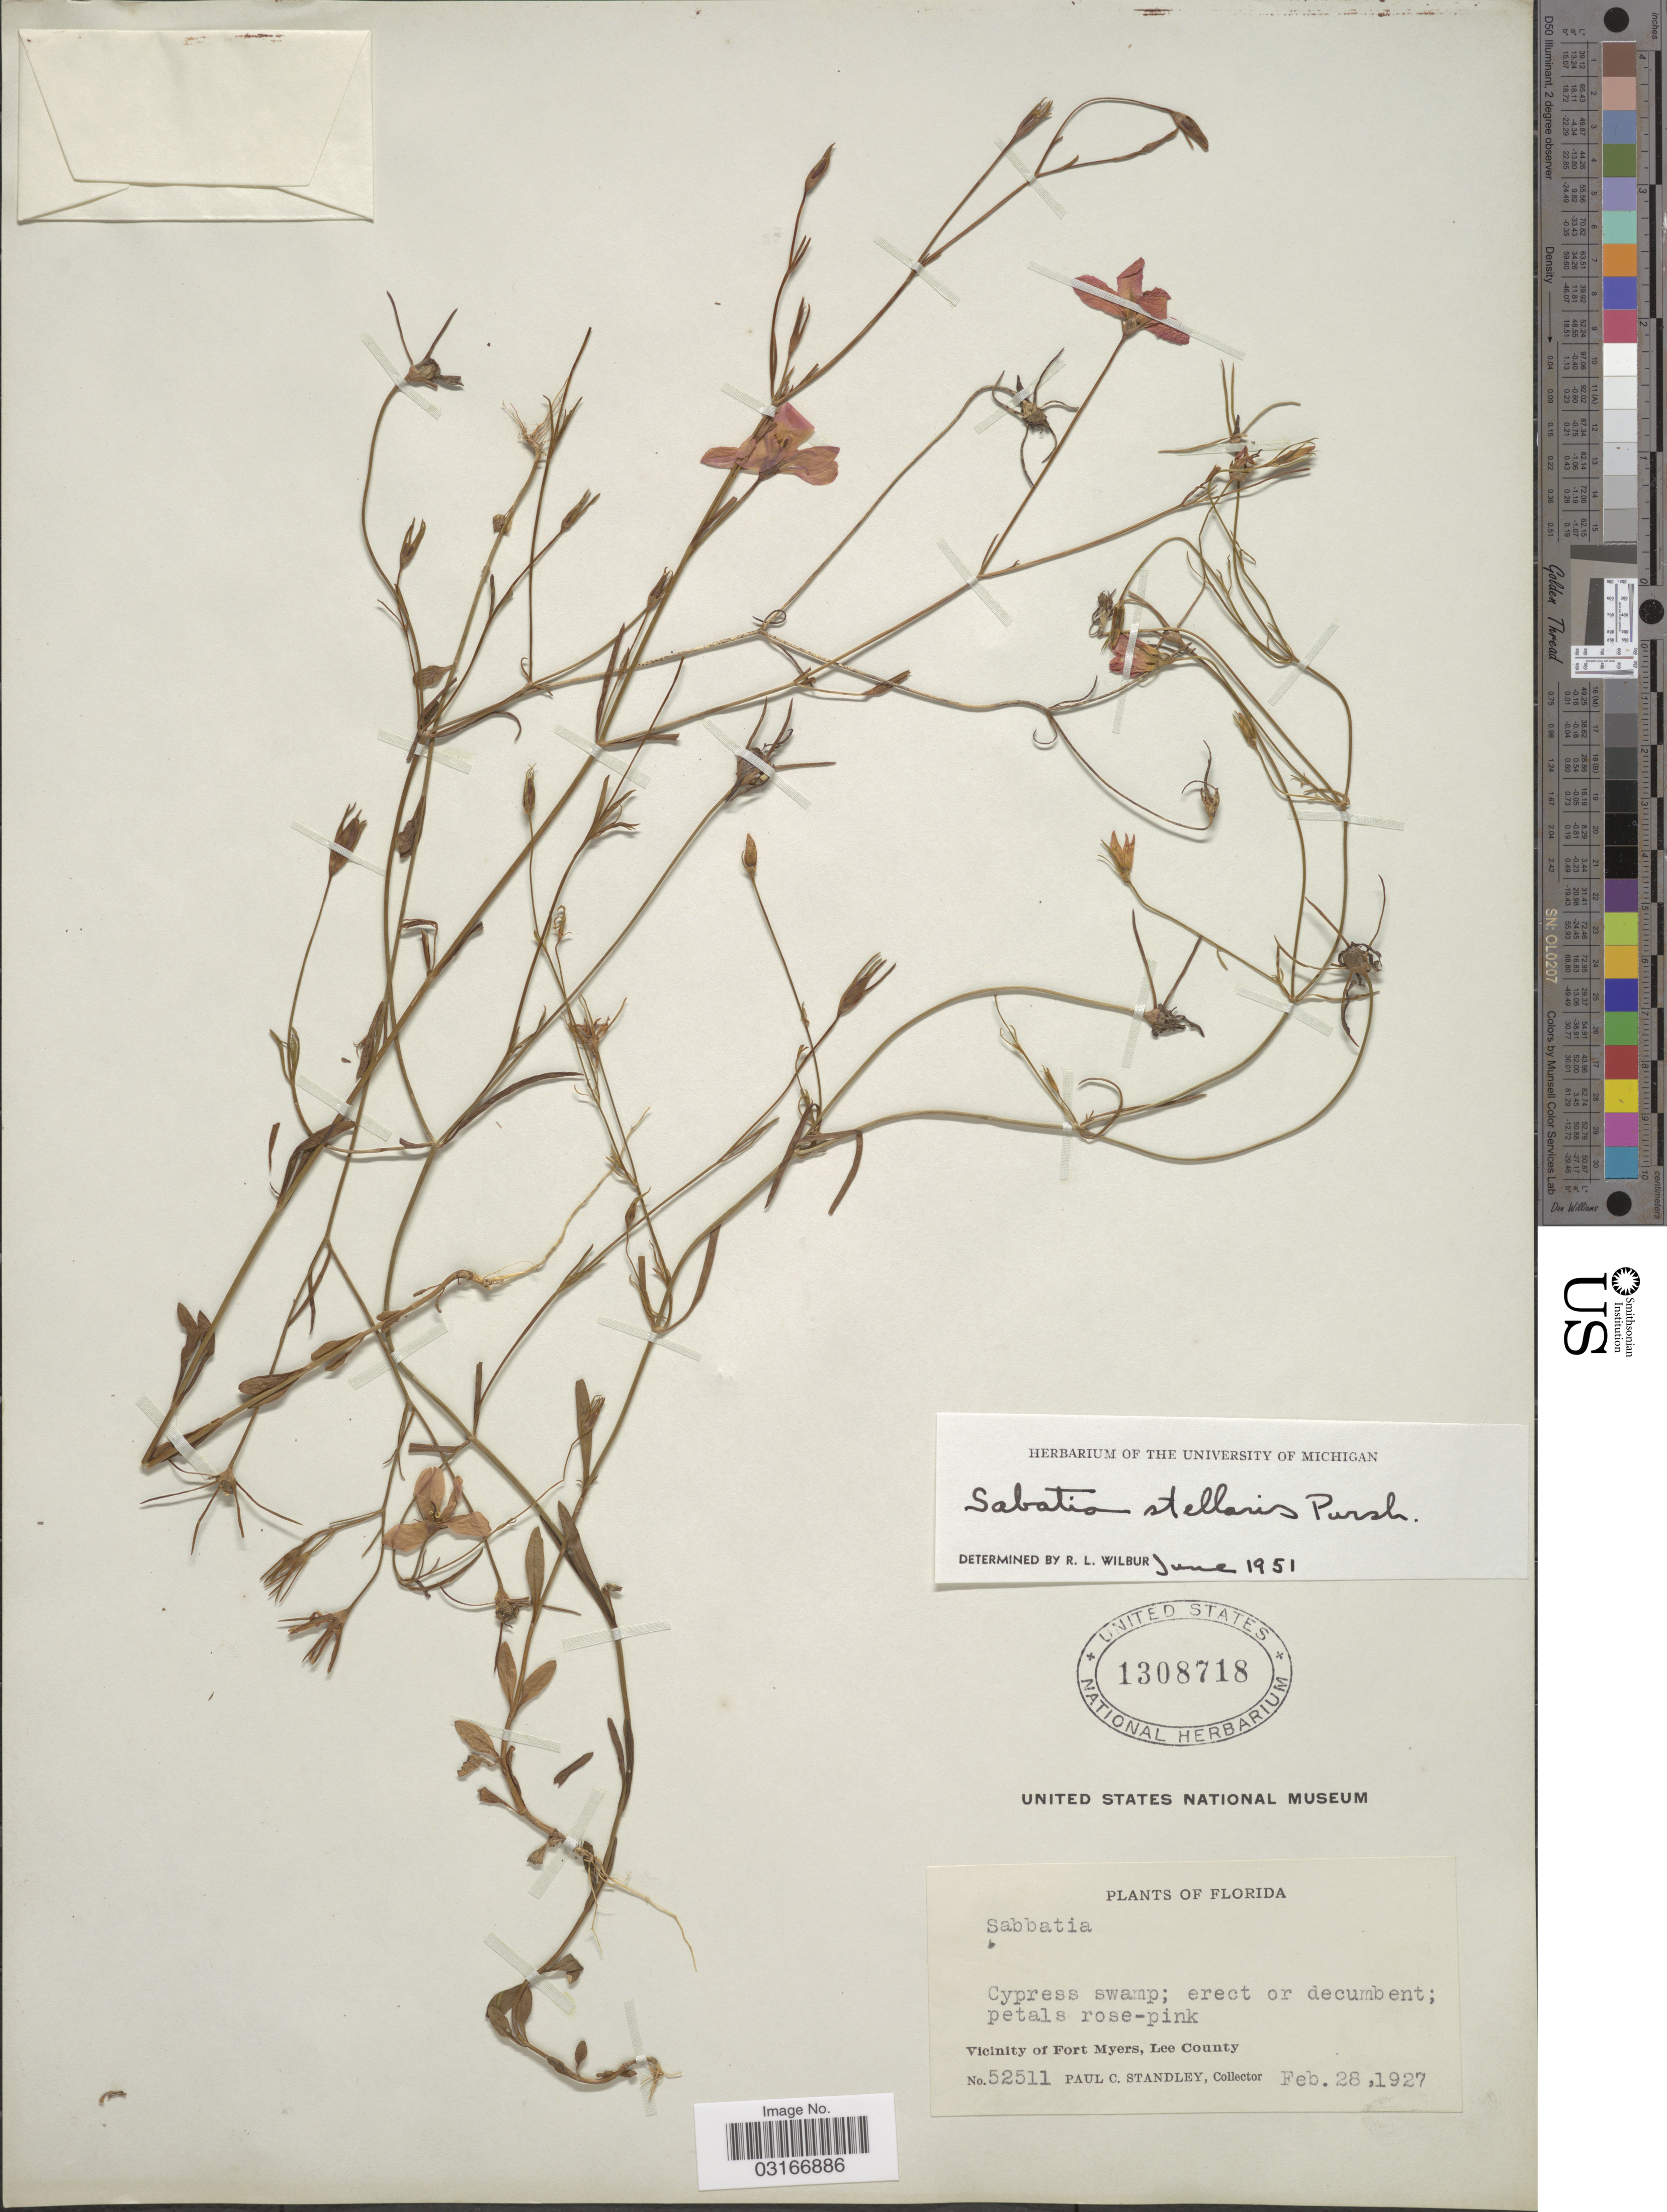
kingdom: Plantae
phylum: Tracheophyta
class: Magnoliopsida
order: Gentianales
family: Gentianaceae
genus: Sabatia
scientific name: Sabatia stellaris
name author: Pursh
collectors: P. C. Standley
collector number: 52511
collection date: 1927-02-28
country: United States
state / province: Florida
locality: Vicinity of Fort Myers, Lee County.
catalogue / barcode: US 1308718